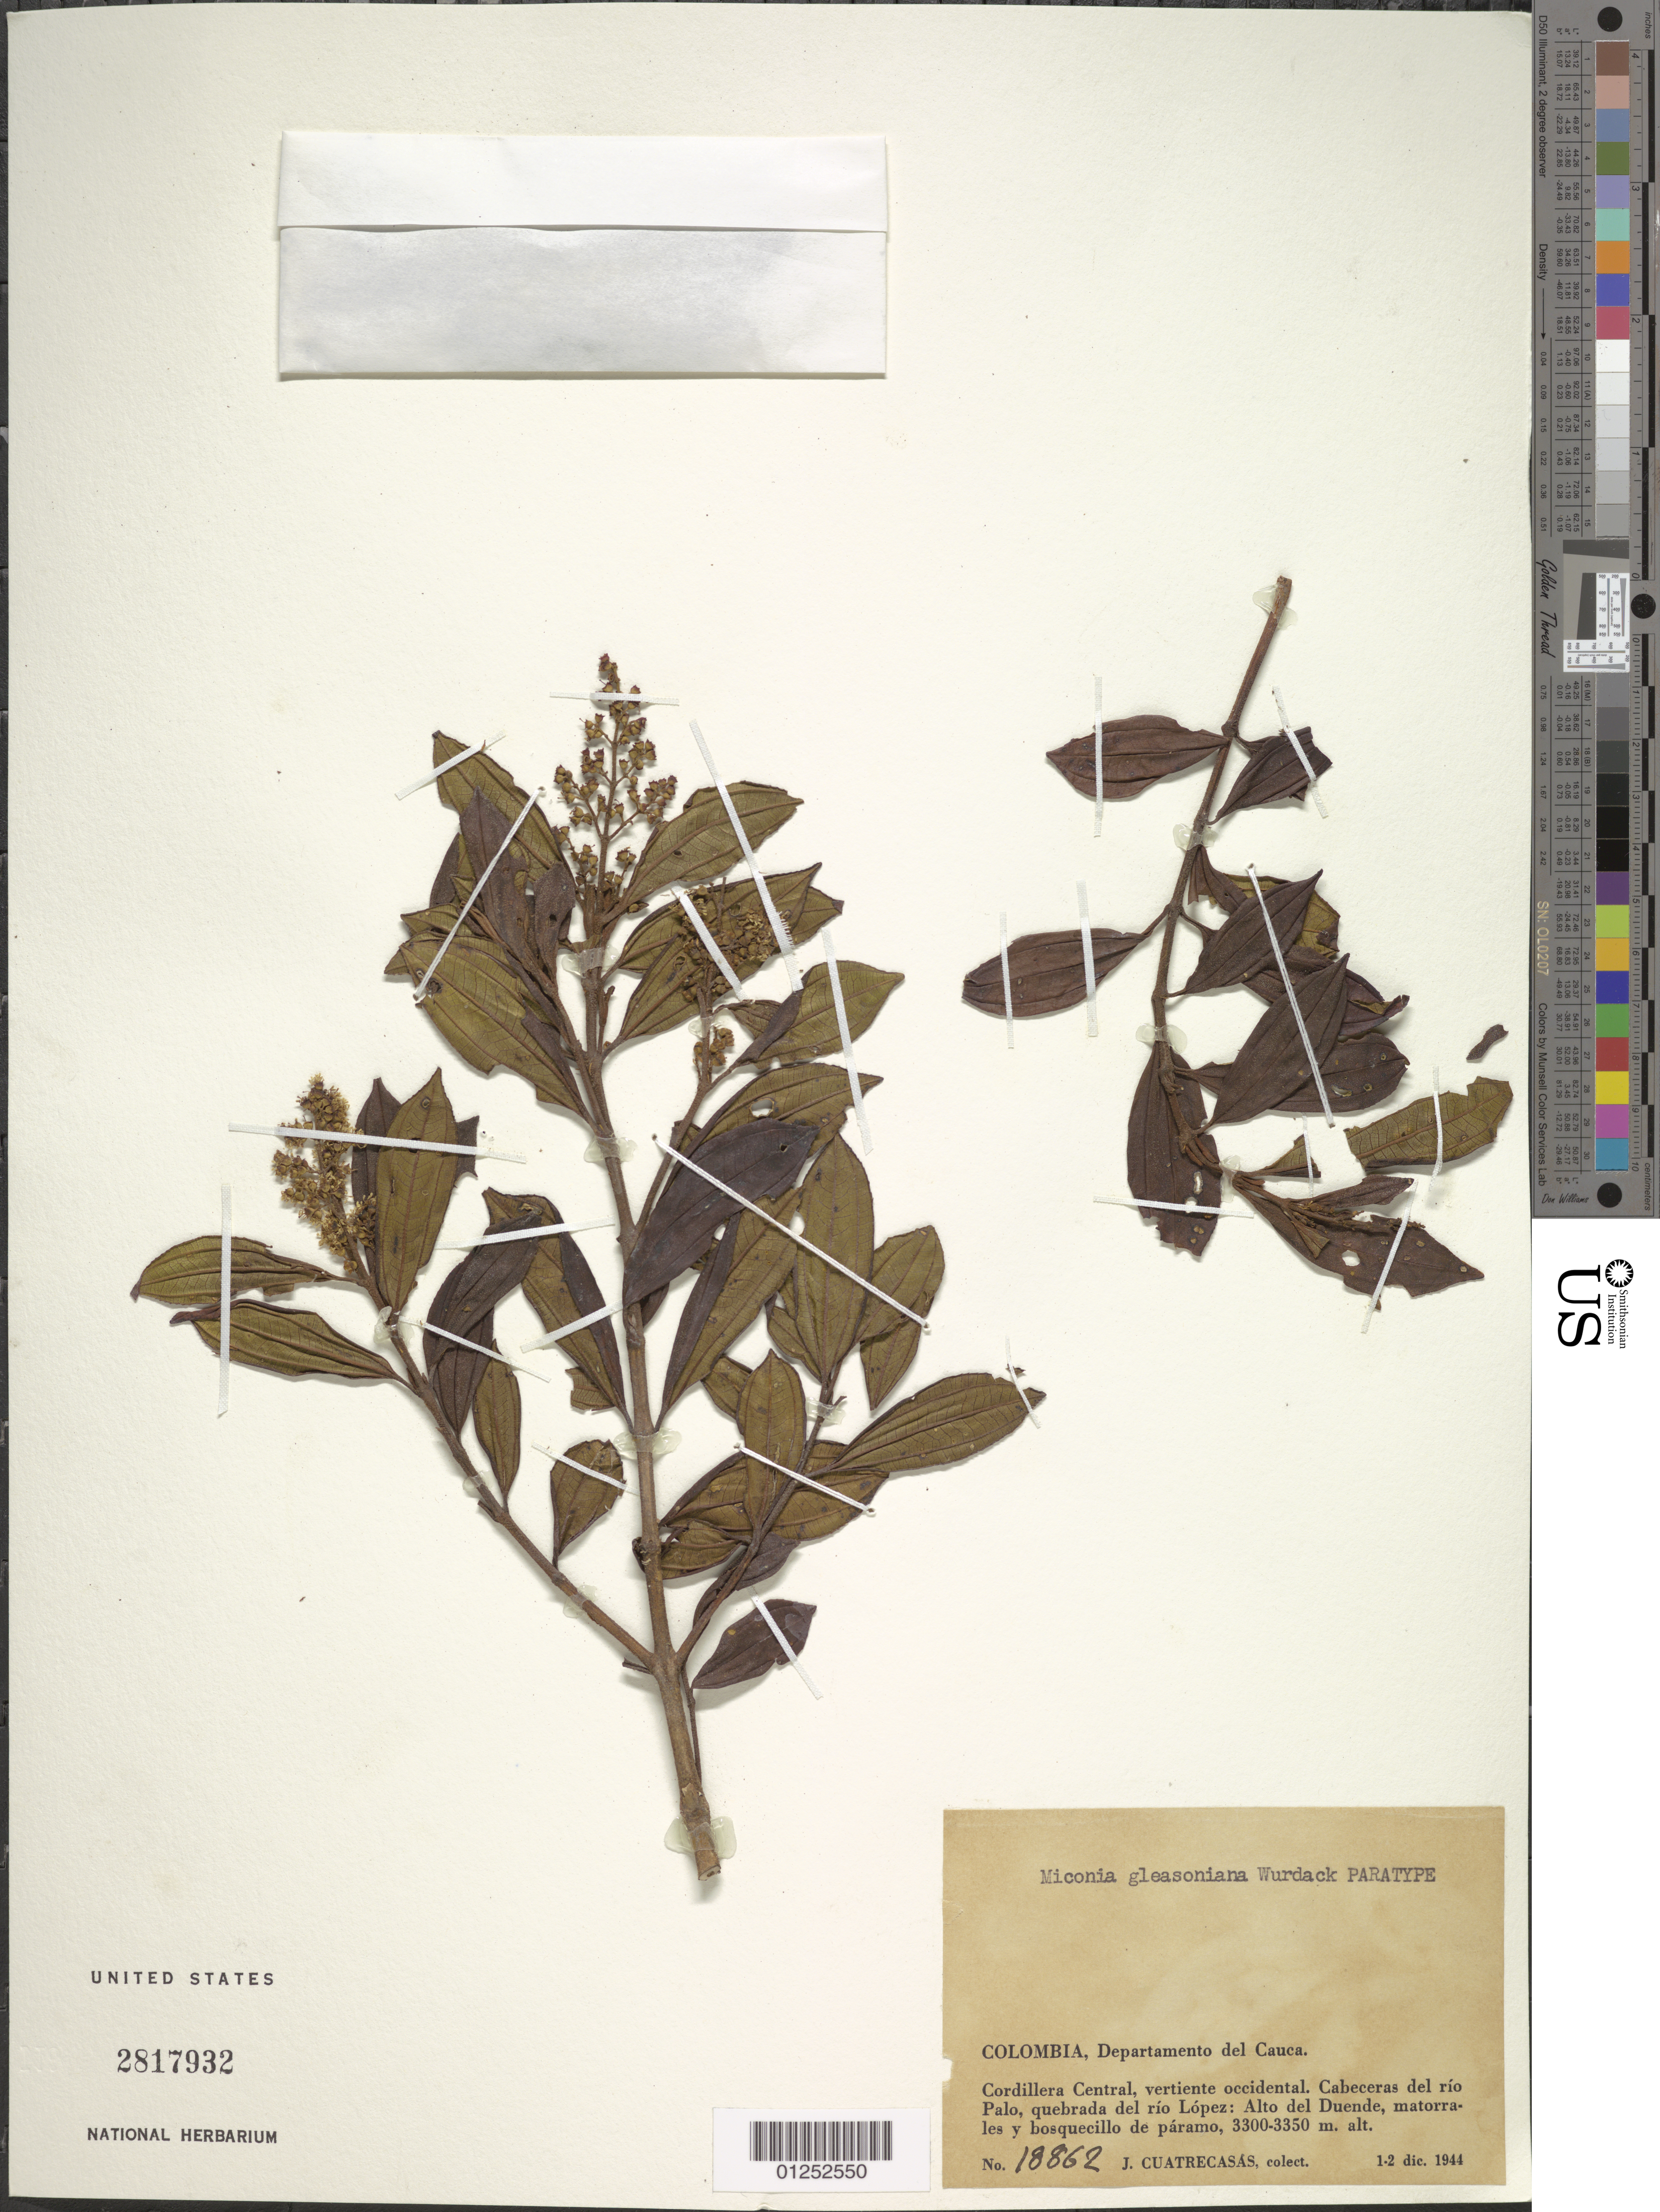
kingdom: Plantae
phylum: Tracheophyta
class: Magnoliopsida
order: Myrtales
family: Melastomataceae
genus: Miconia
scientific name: Miconia gleasoniana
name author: Wurdack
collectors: J. Cuatrecasas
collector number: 18862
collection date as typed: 01 Dec 1944 to 02 Dec 1944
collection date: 1944-12-01/1944-12-02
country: Colombia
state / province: Cauca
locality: Cordillera Central, Vertiente Occidental, Cabecera del Rio Palo, Quebrada del Rio Lopez, Alto del Duende.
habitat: matorrales y bosquecillo de paramo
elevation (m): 3300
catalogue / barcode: US 2817932